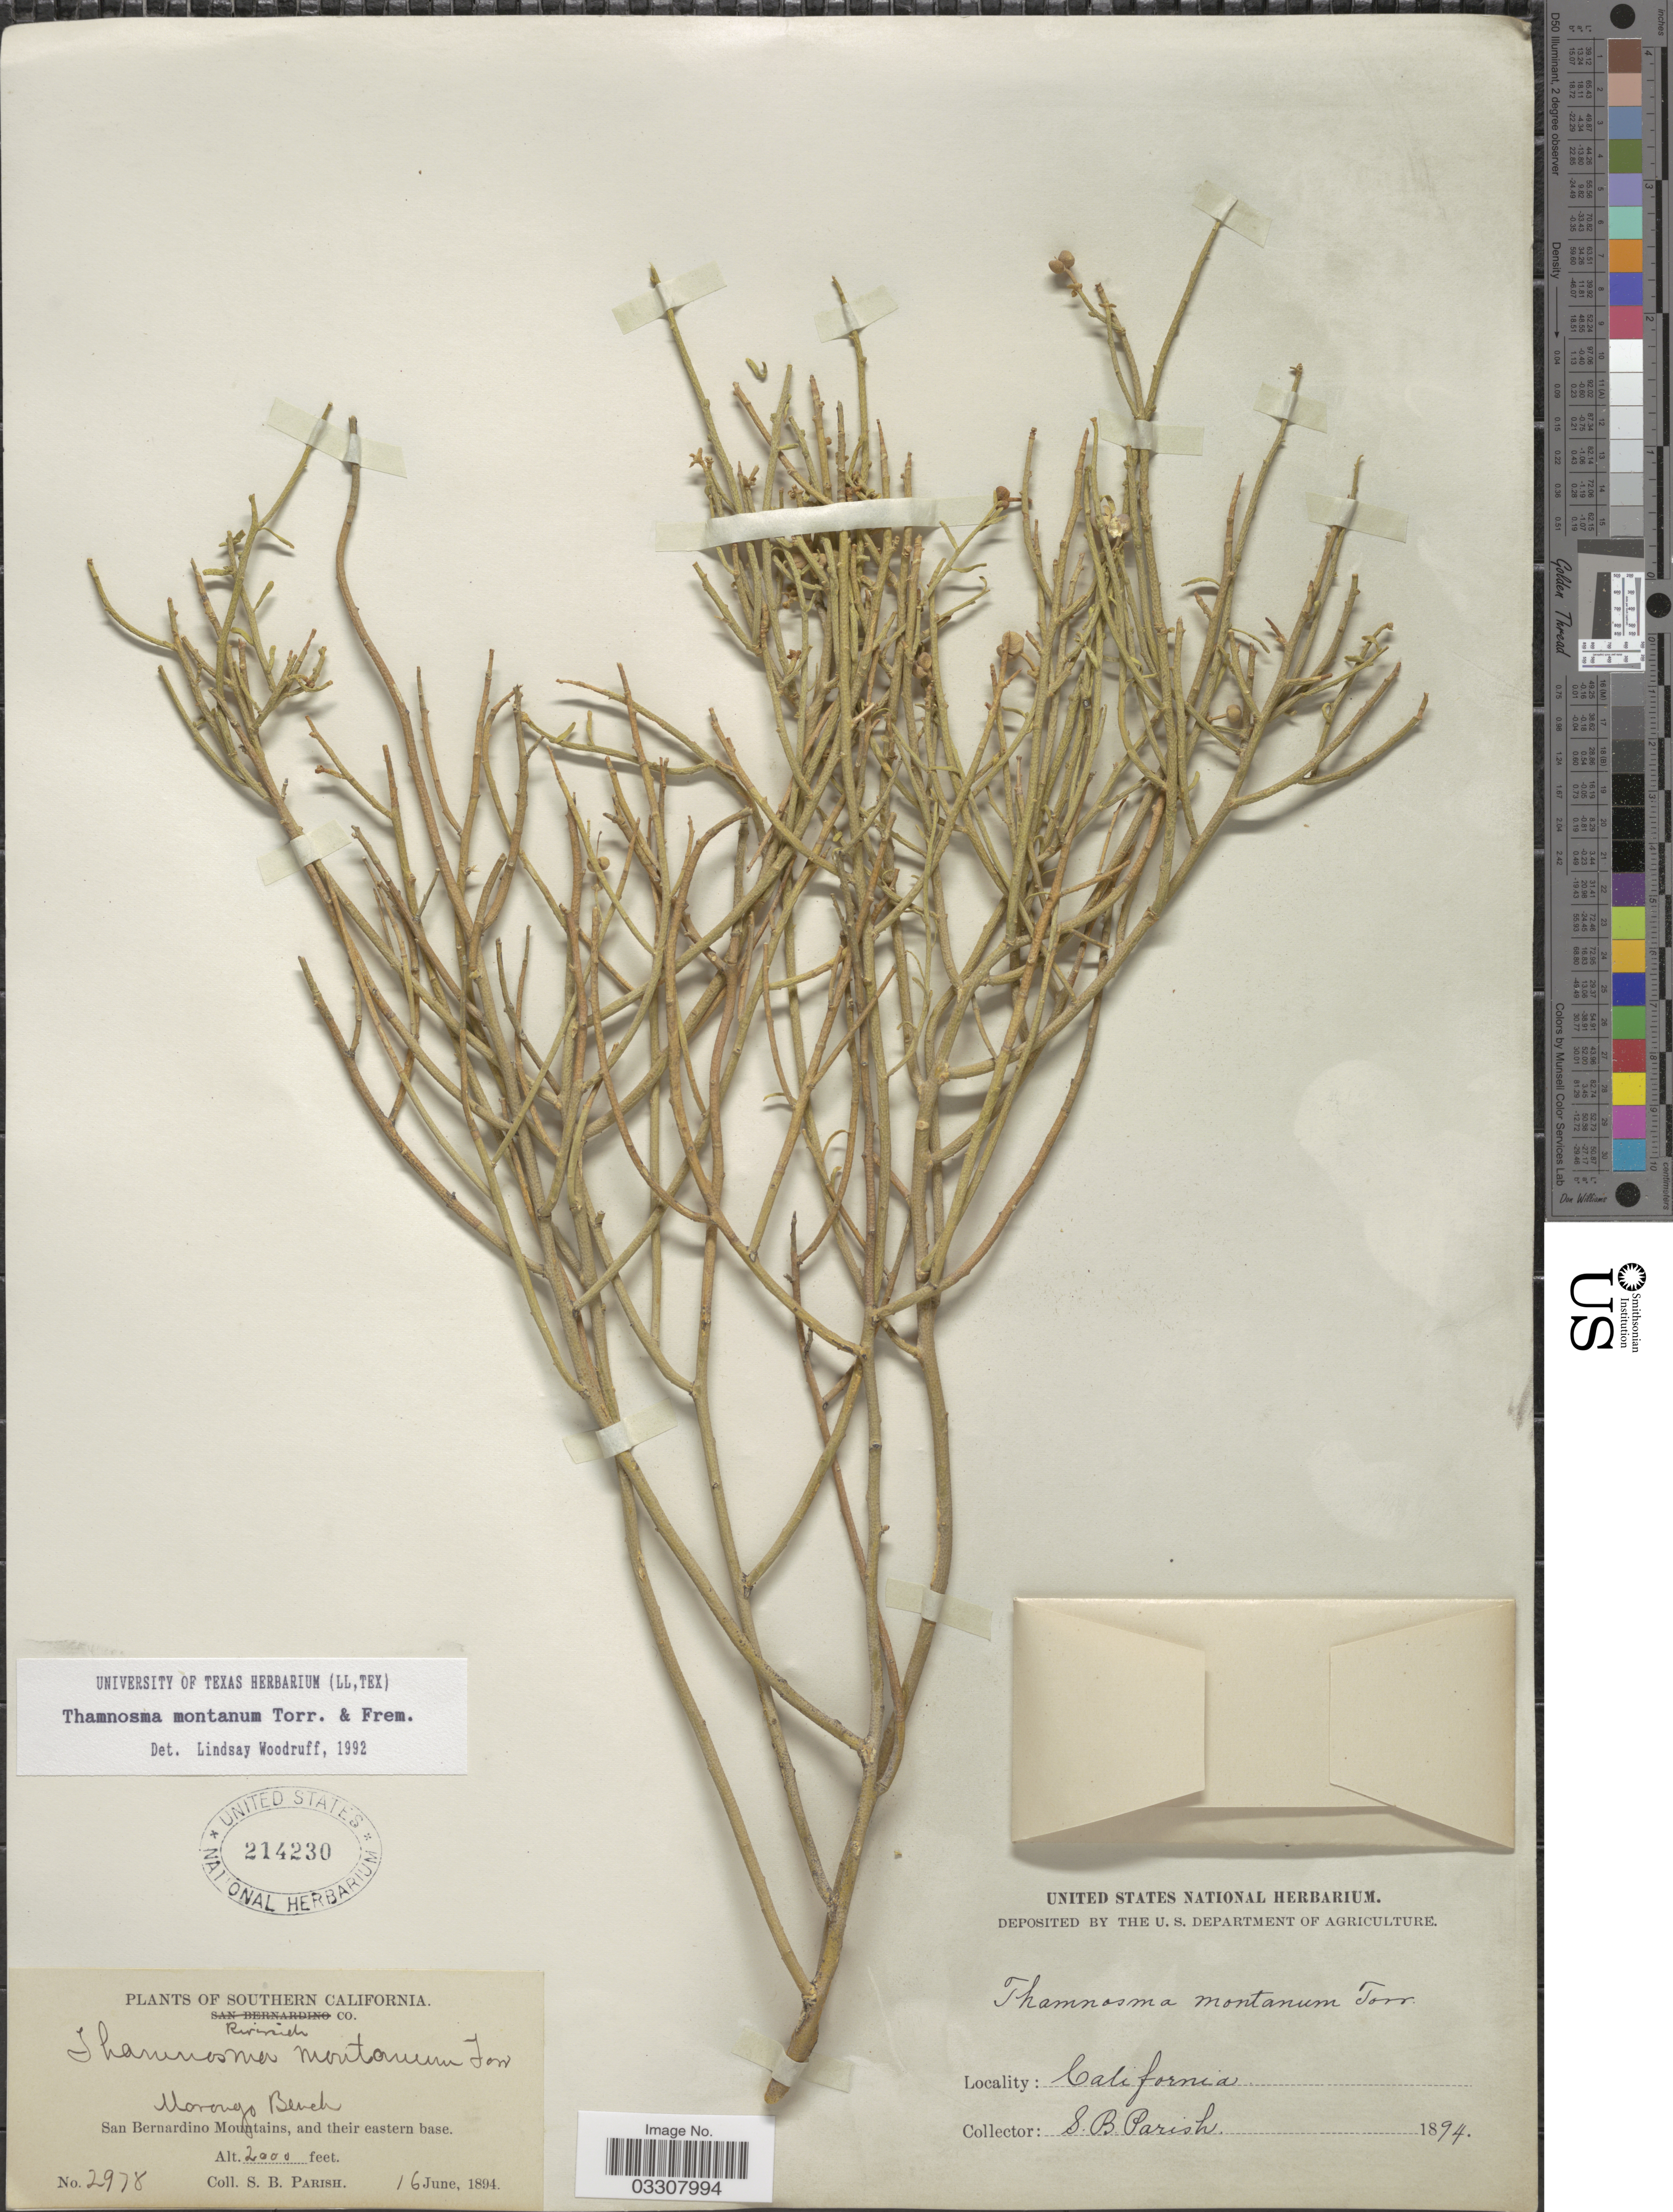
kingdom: Plantae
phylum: Tracheophyta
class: Magnoliopsida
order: Sapindales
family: Rutaceae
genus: Thamnosma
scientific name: Thamnosma montana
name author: Torr. & Frém.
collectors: S. B. Parish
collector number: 2978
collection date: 1894-06-16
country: United States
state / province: California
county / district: San Bernardino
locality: Southern California. Riverside Co. Morongo Beach. San Bernardino Mountains, and their eastern base.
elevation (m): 610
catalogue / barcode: US 214230